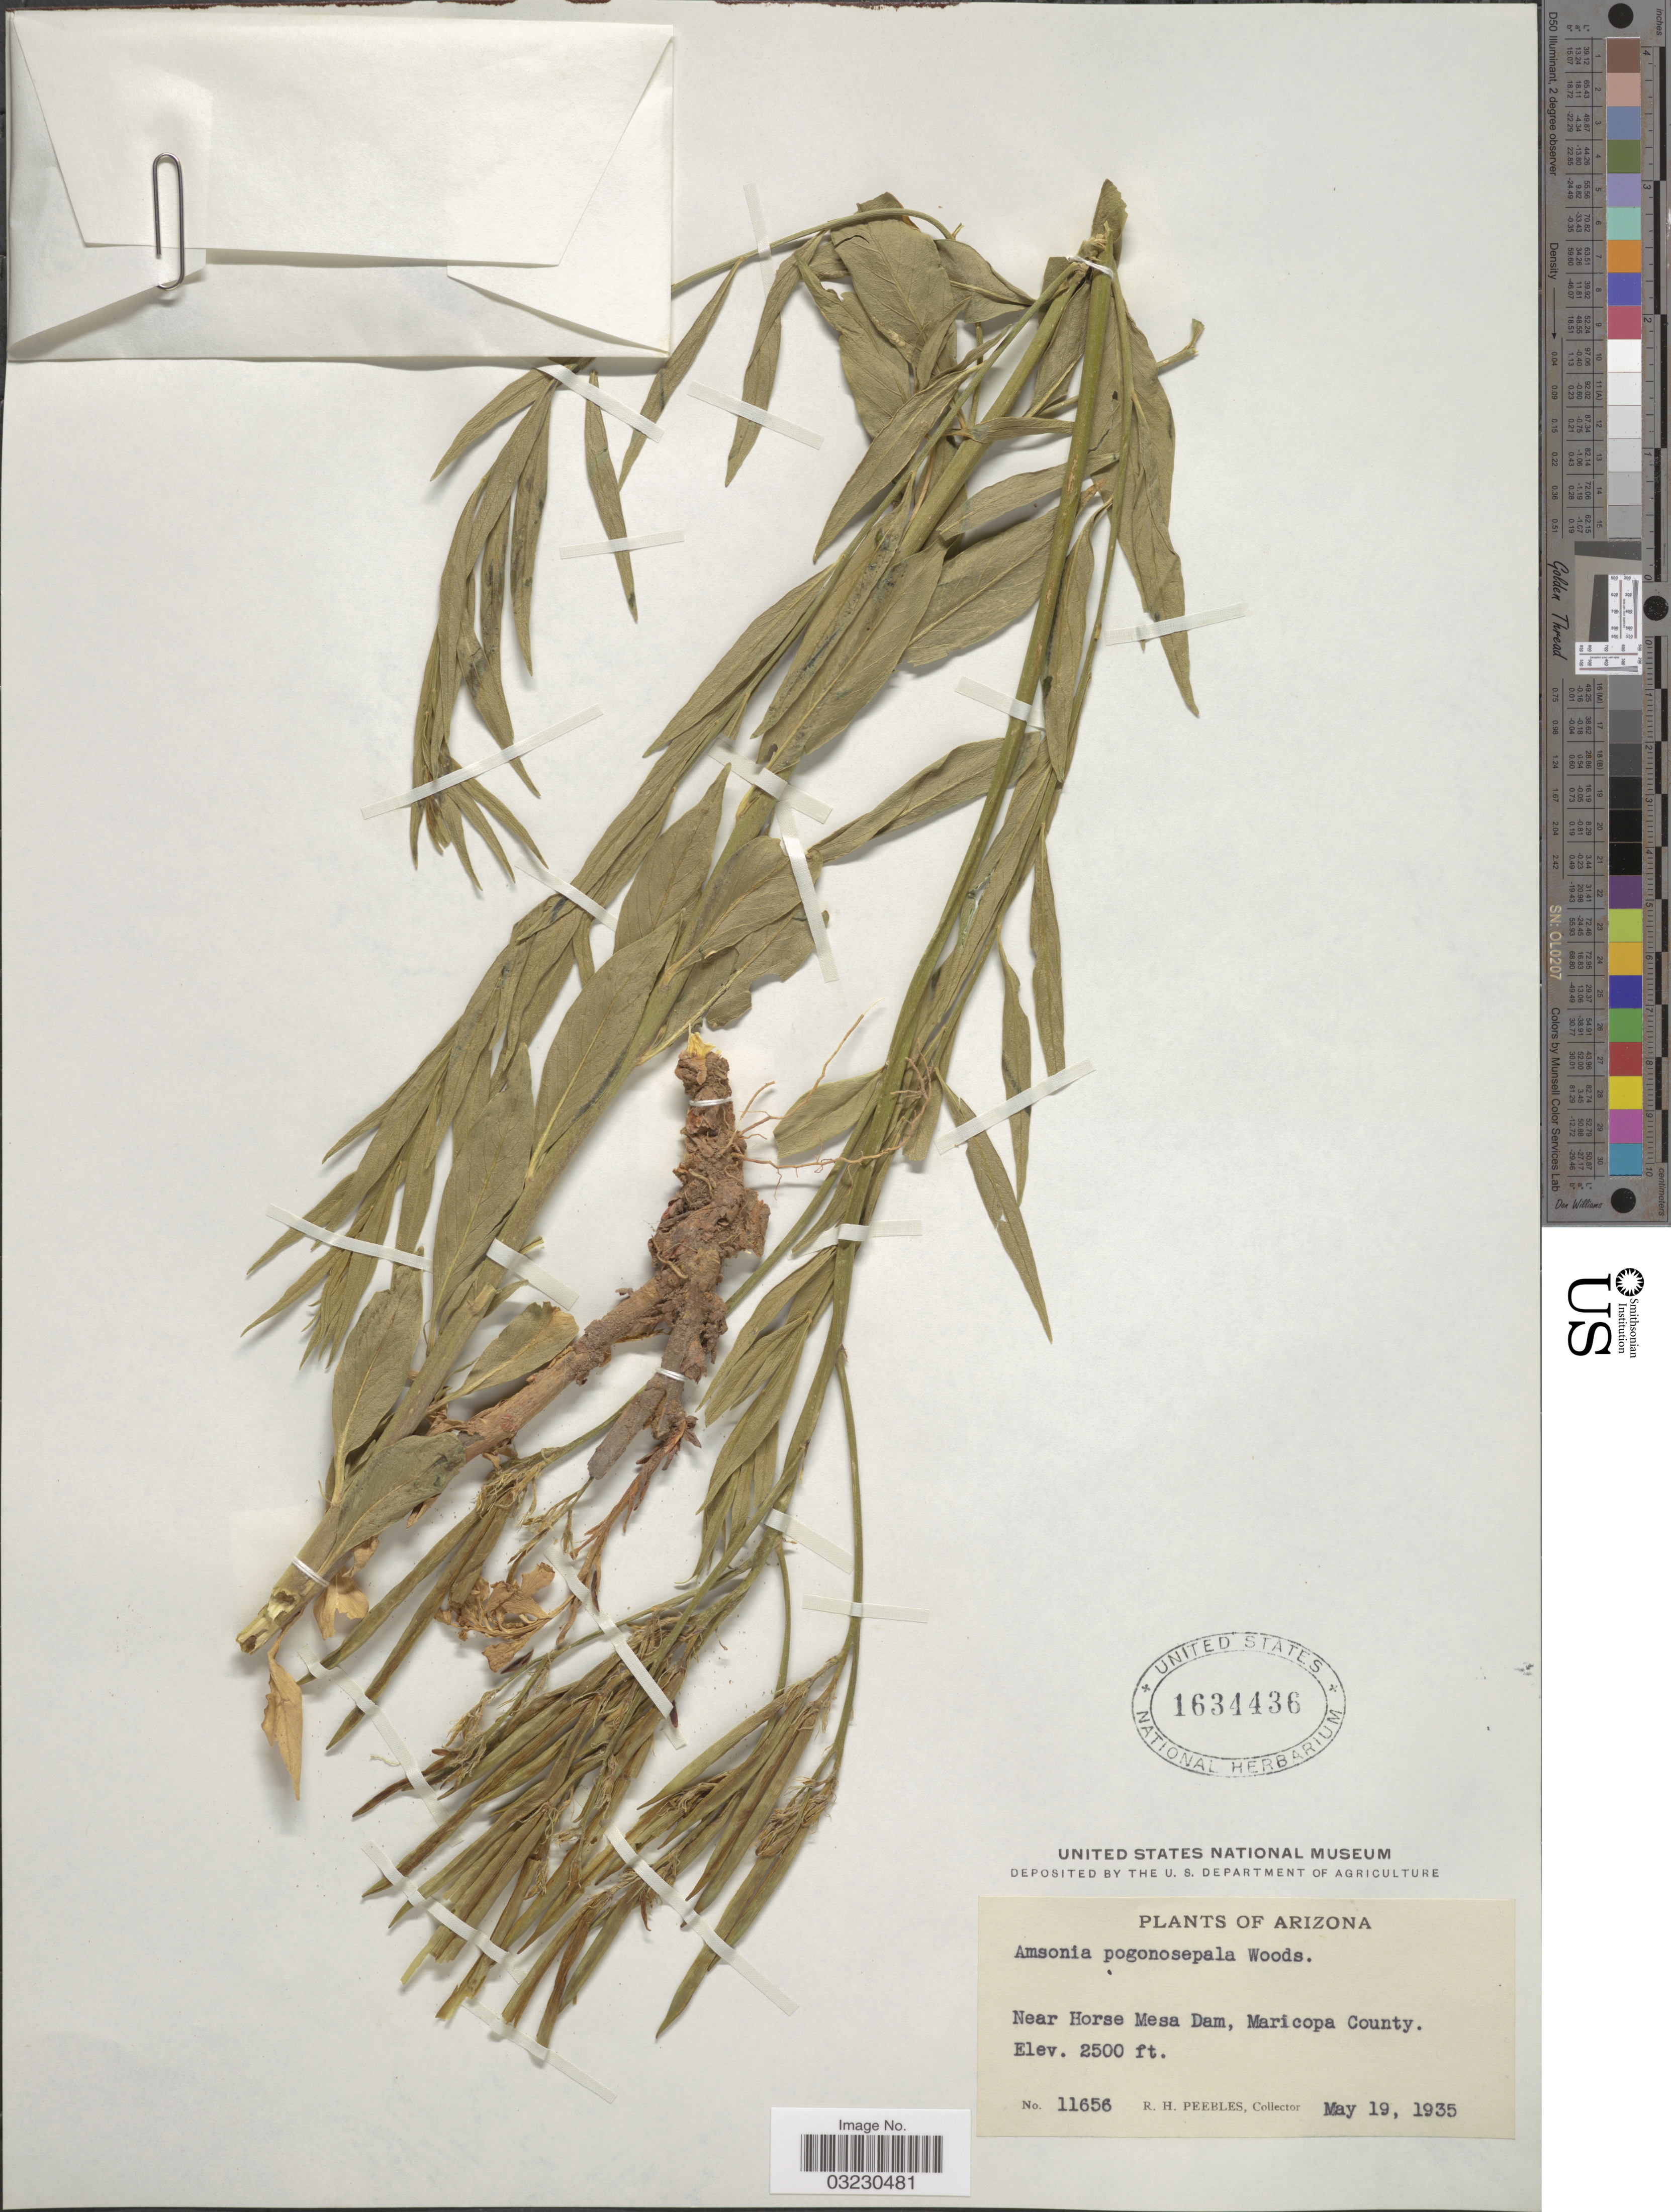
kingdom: Plantae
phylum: Tracheophyta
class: Magnoliopsida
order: Gentianales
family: Apocynaceae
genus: Amsonia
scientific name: Amsonia pogonosepala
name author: Woodson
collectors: R. H. Peebles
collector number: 11656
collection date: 1935-05-19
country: United States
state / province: Arizona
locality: Near Horse Mesa Dam, Maricopa County.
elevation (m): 762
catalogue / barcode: US 1634436